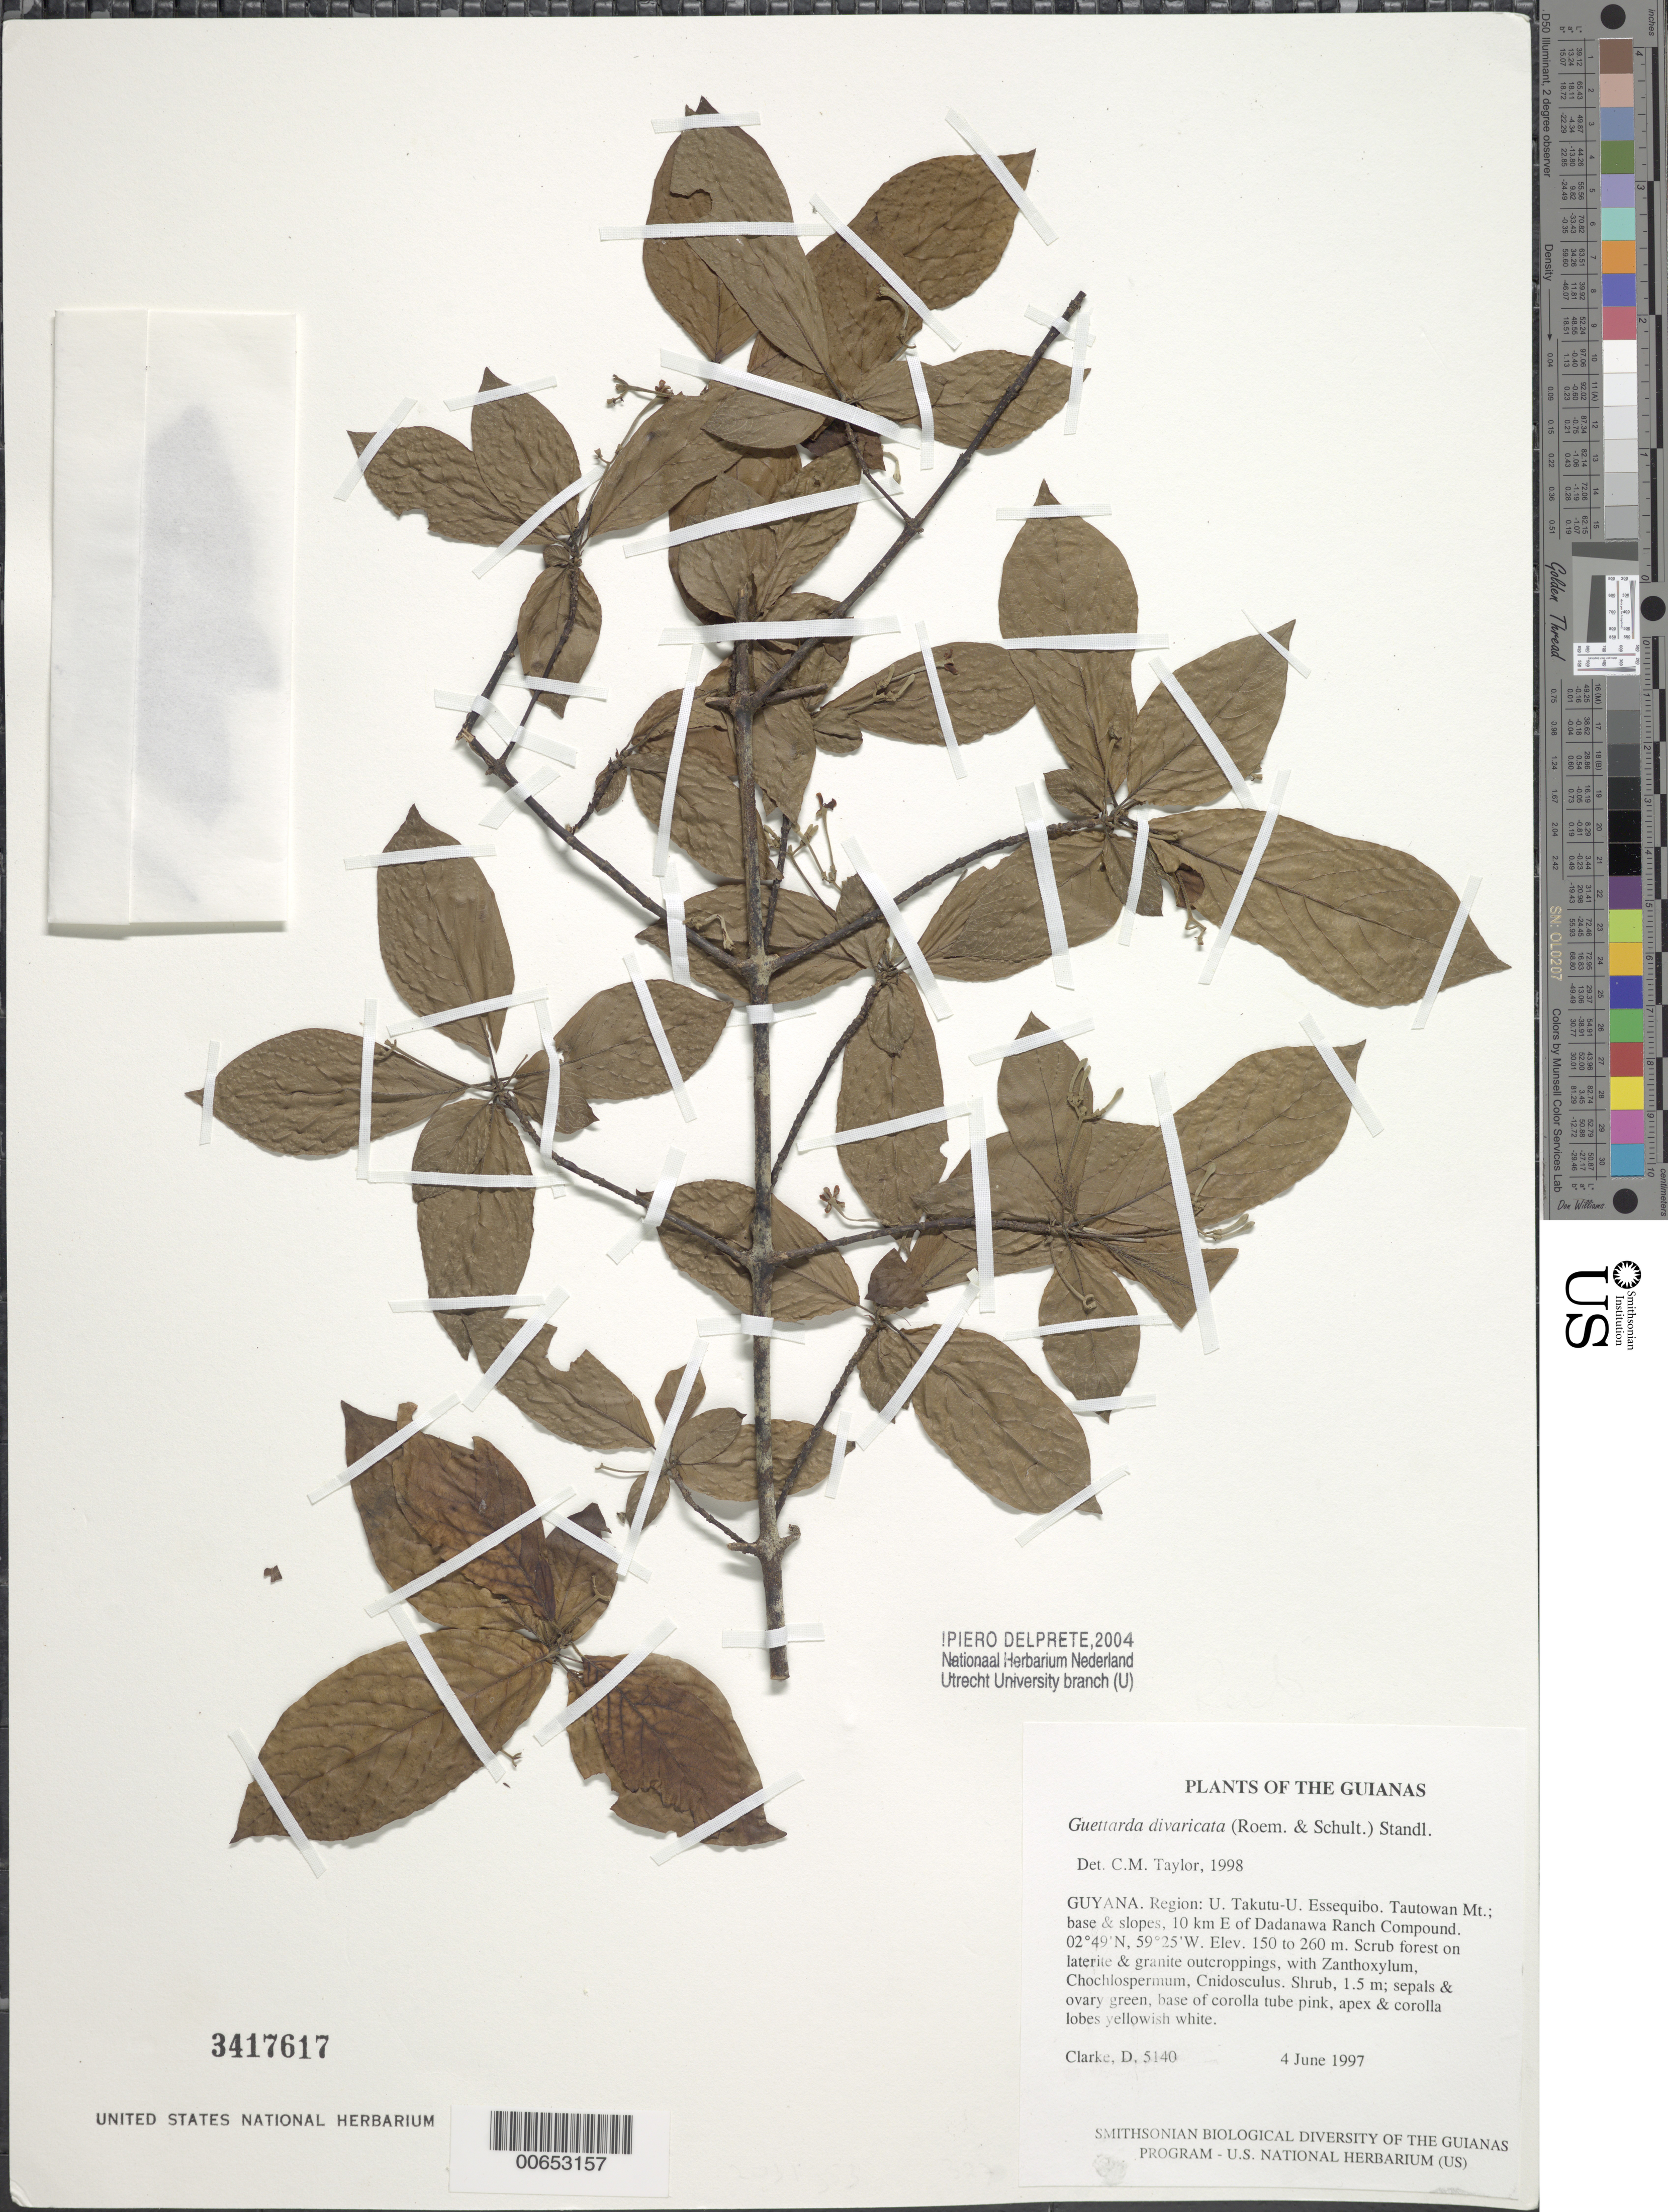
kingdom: Plantae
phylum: Tracheophyta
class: Magnoliopsida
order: Gentianales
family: Rubiaceae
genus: Guettarda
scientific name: Guettarda divaricata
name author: (Humb. & Bonpl. ex Roem. & Schult.) Standl.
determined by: Delprete, P. G., Herb. de Guyane Cay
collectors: H. D. Clarke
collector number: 5140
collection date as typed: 4 June 1997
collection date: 1997-06-04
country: Guyana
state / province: U. Takutu-U. Essequibo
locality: Tautowan Mt.; base & slopes, 10 km E of Dadanawa Ranch Compound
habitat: Scrub forest on laterite & granite outcroppings, with Zanthoxylum, Chochlospermum, Cnidoscolus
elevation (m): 150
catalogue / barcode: US 3417617